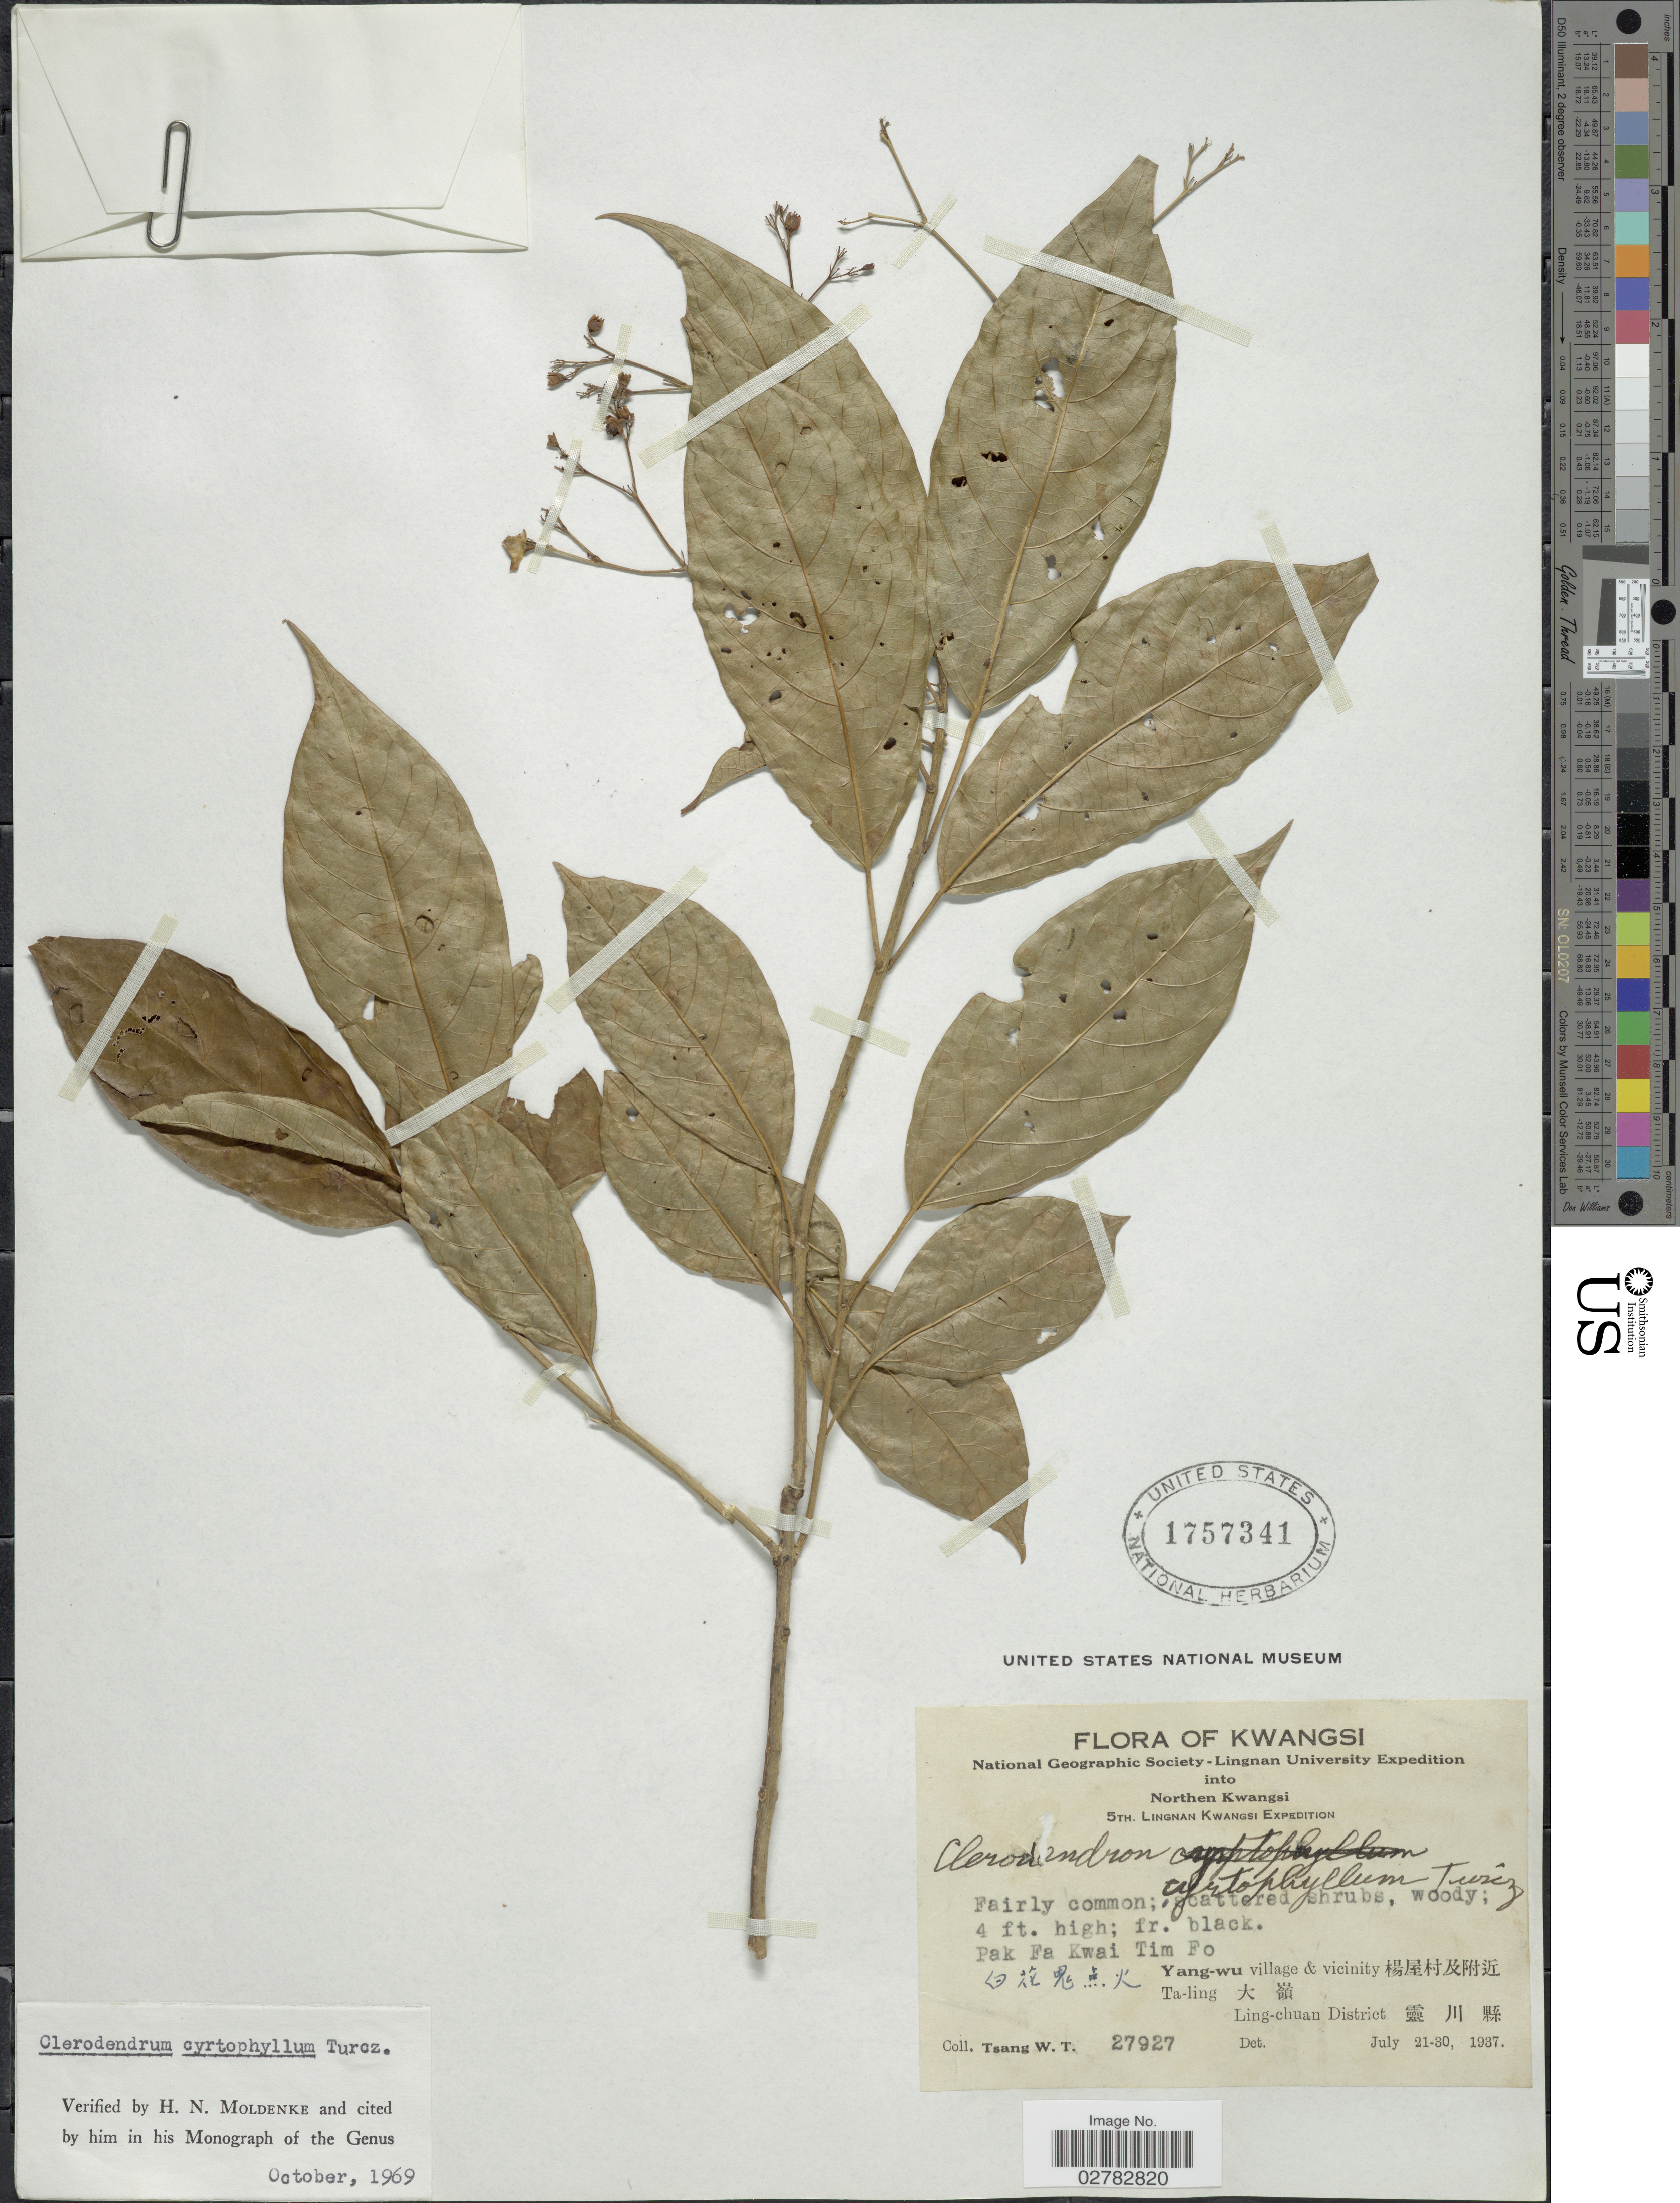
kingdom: Plantae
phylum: Tracheophyta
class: Magnoliopsida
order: Lamiales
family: Lamiaceae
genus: Clerodendrum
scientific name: Clerodendrum cyrtophyllum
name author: Turcz.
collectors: W. T. Tsang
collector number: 27927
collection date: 1937-07-21/1937-07-30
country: China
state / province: Guangxi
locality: Kwangsi. Northen Kwangsi. Pak Fa Kwai Tim Fo. X. Yang-wu village & vicinity X. Ta-ling X. Ling-chuan District X.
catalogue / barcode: US 1757341